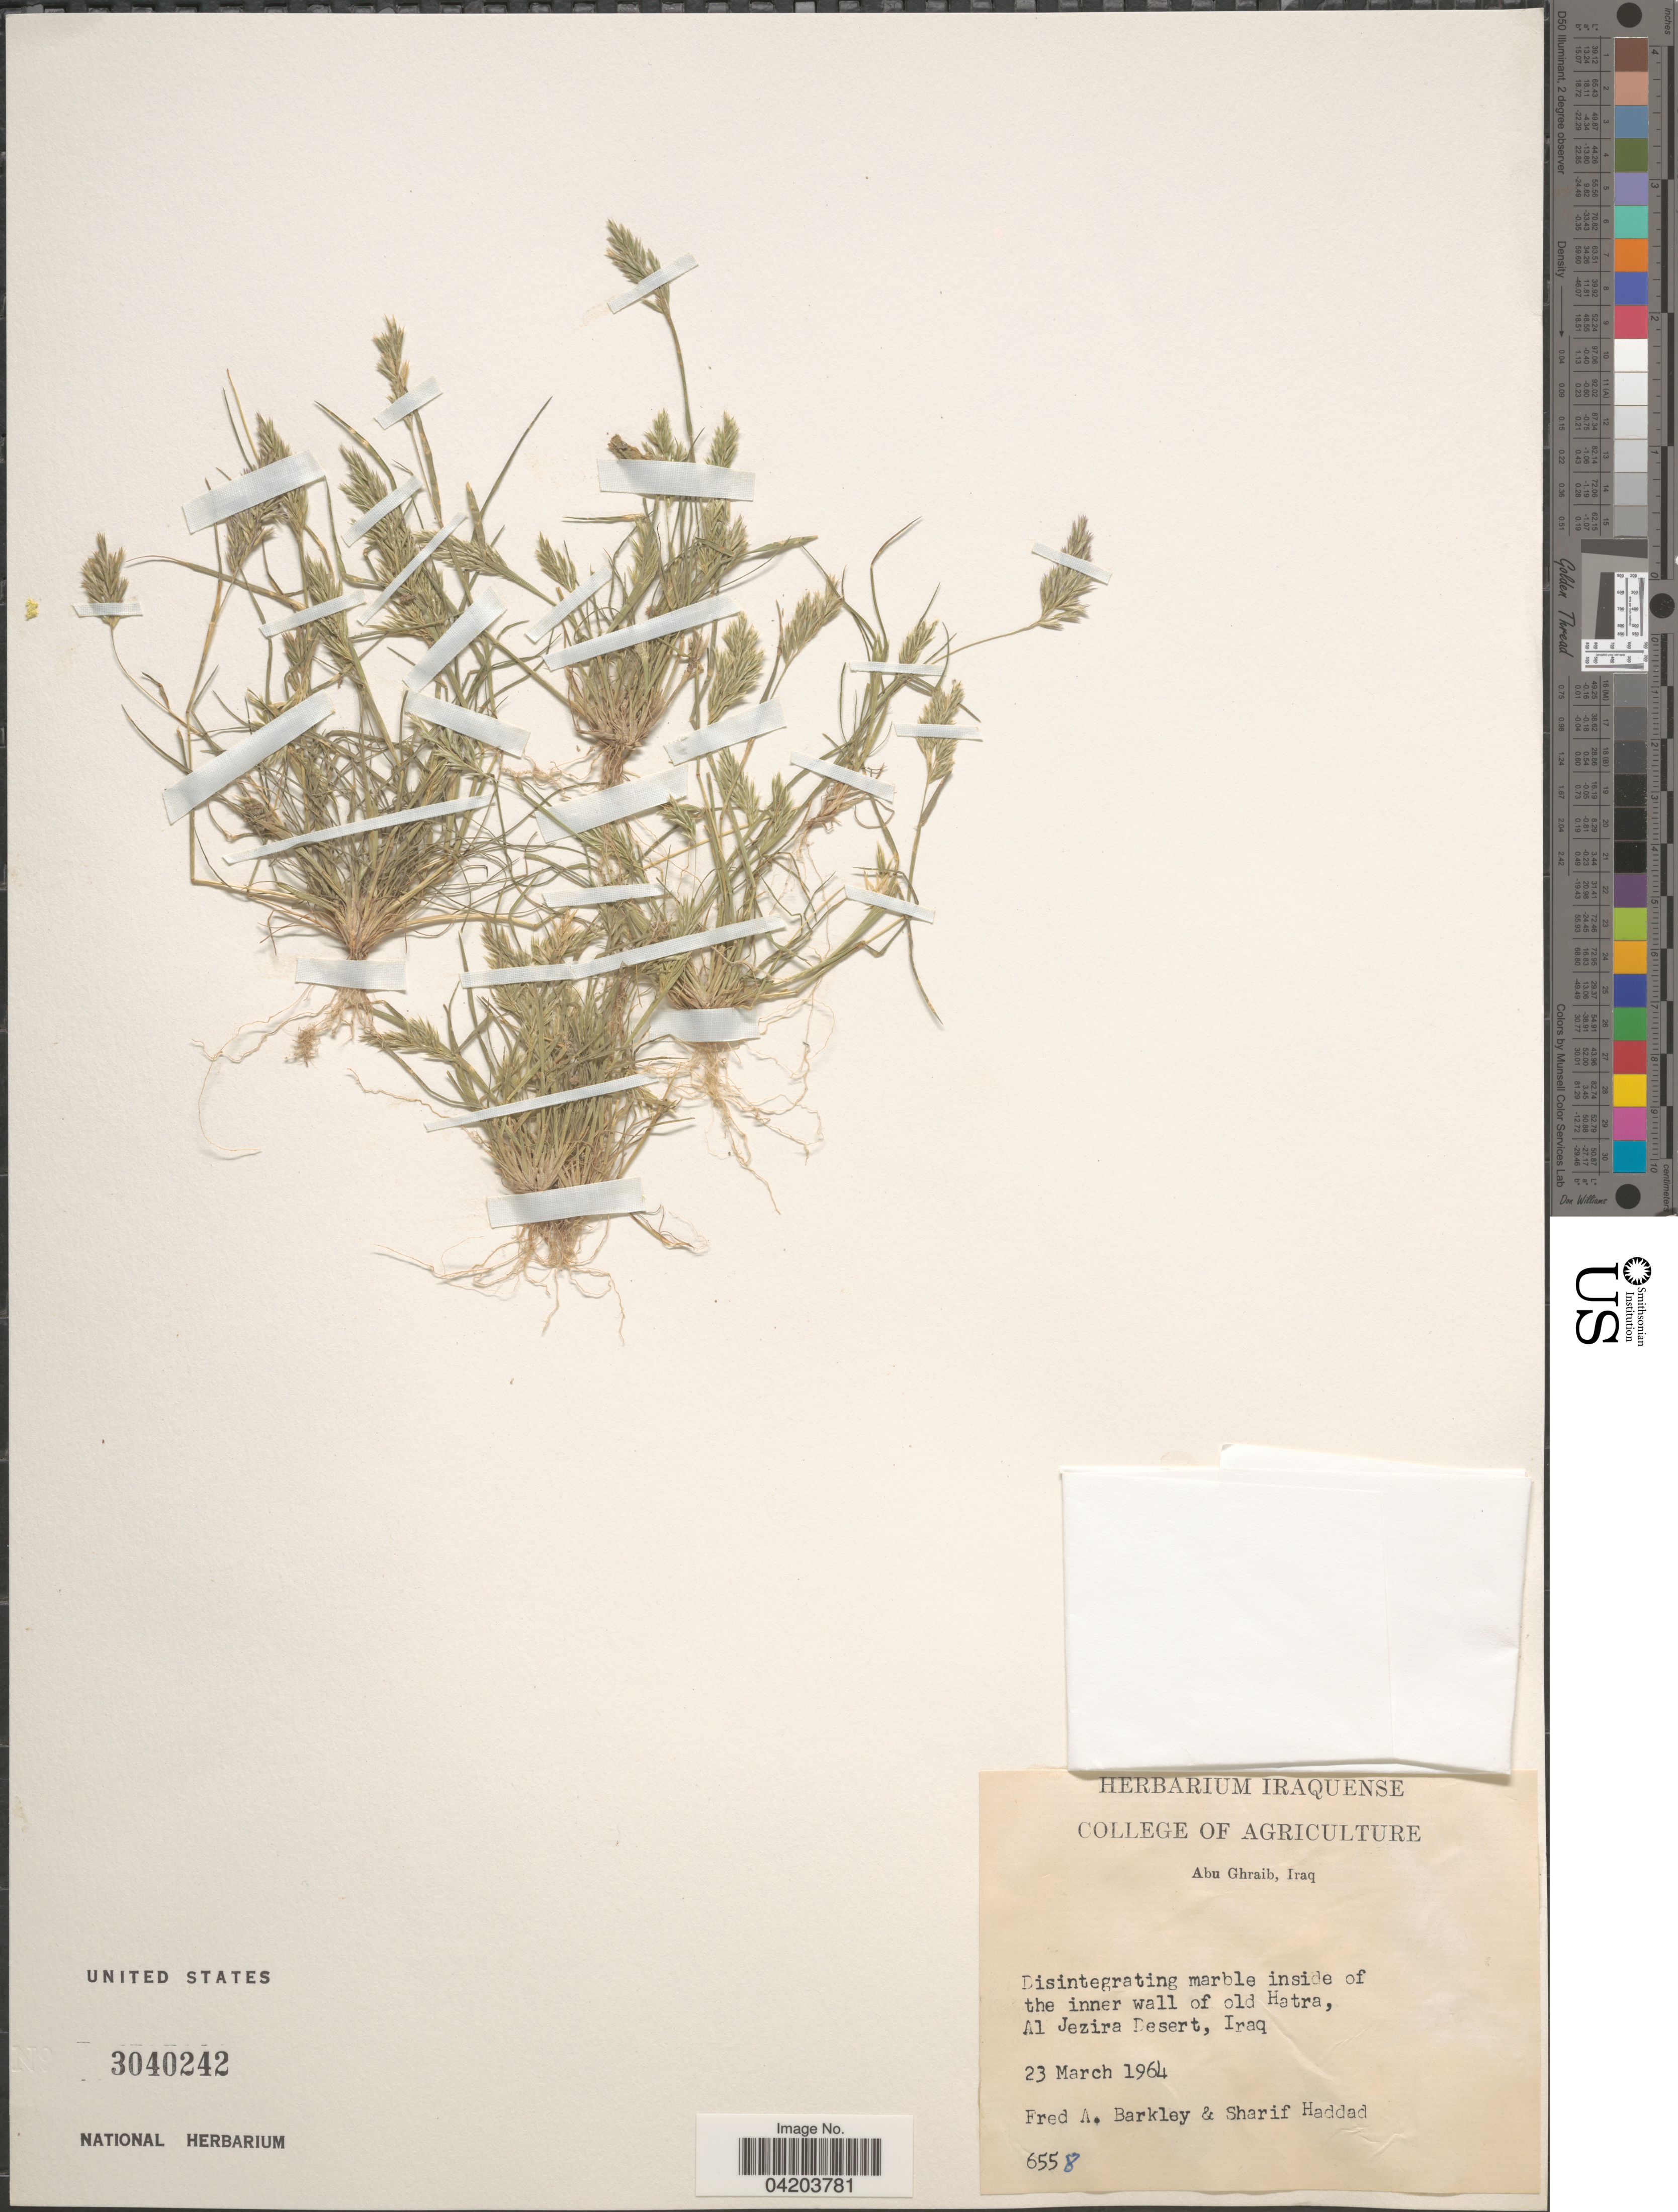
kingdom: Plantae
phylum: Tracheophyta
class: Liliopsida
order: Poales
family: Poaceae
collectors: F. A. Barkley & S. Haddad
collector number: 6558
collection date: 1964-03-23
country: Iraq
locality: Abu Ghraib. Disintegrating marble inside of the inner wall of old Hatra, Al Jezira Desert.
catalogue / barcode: US 3040242